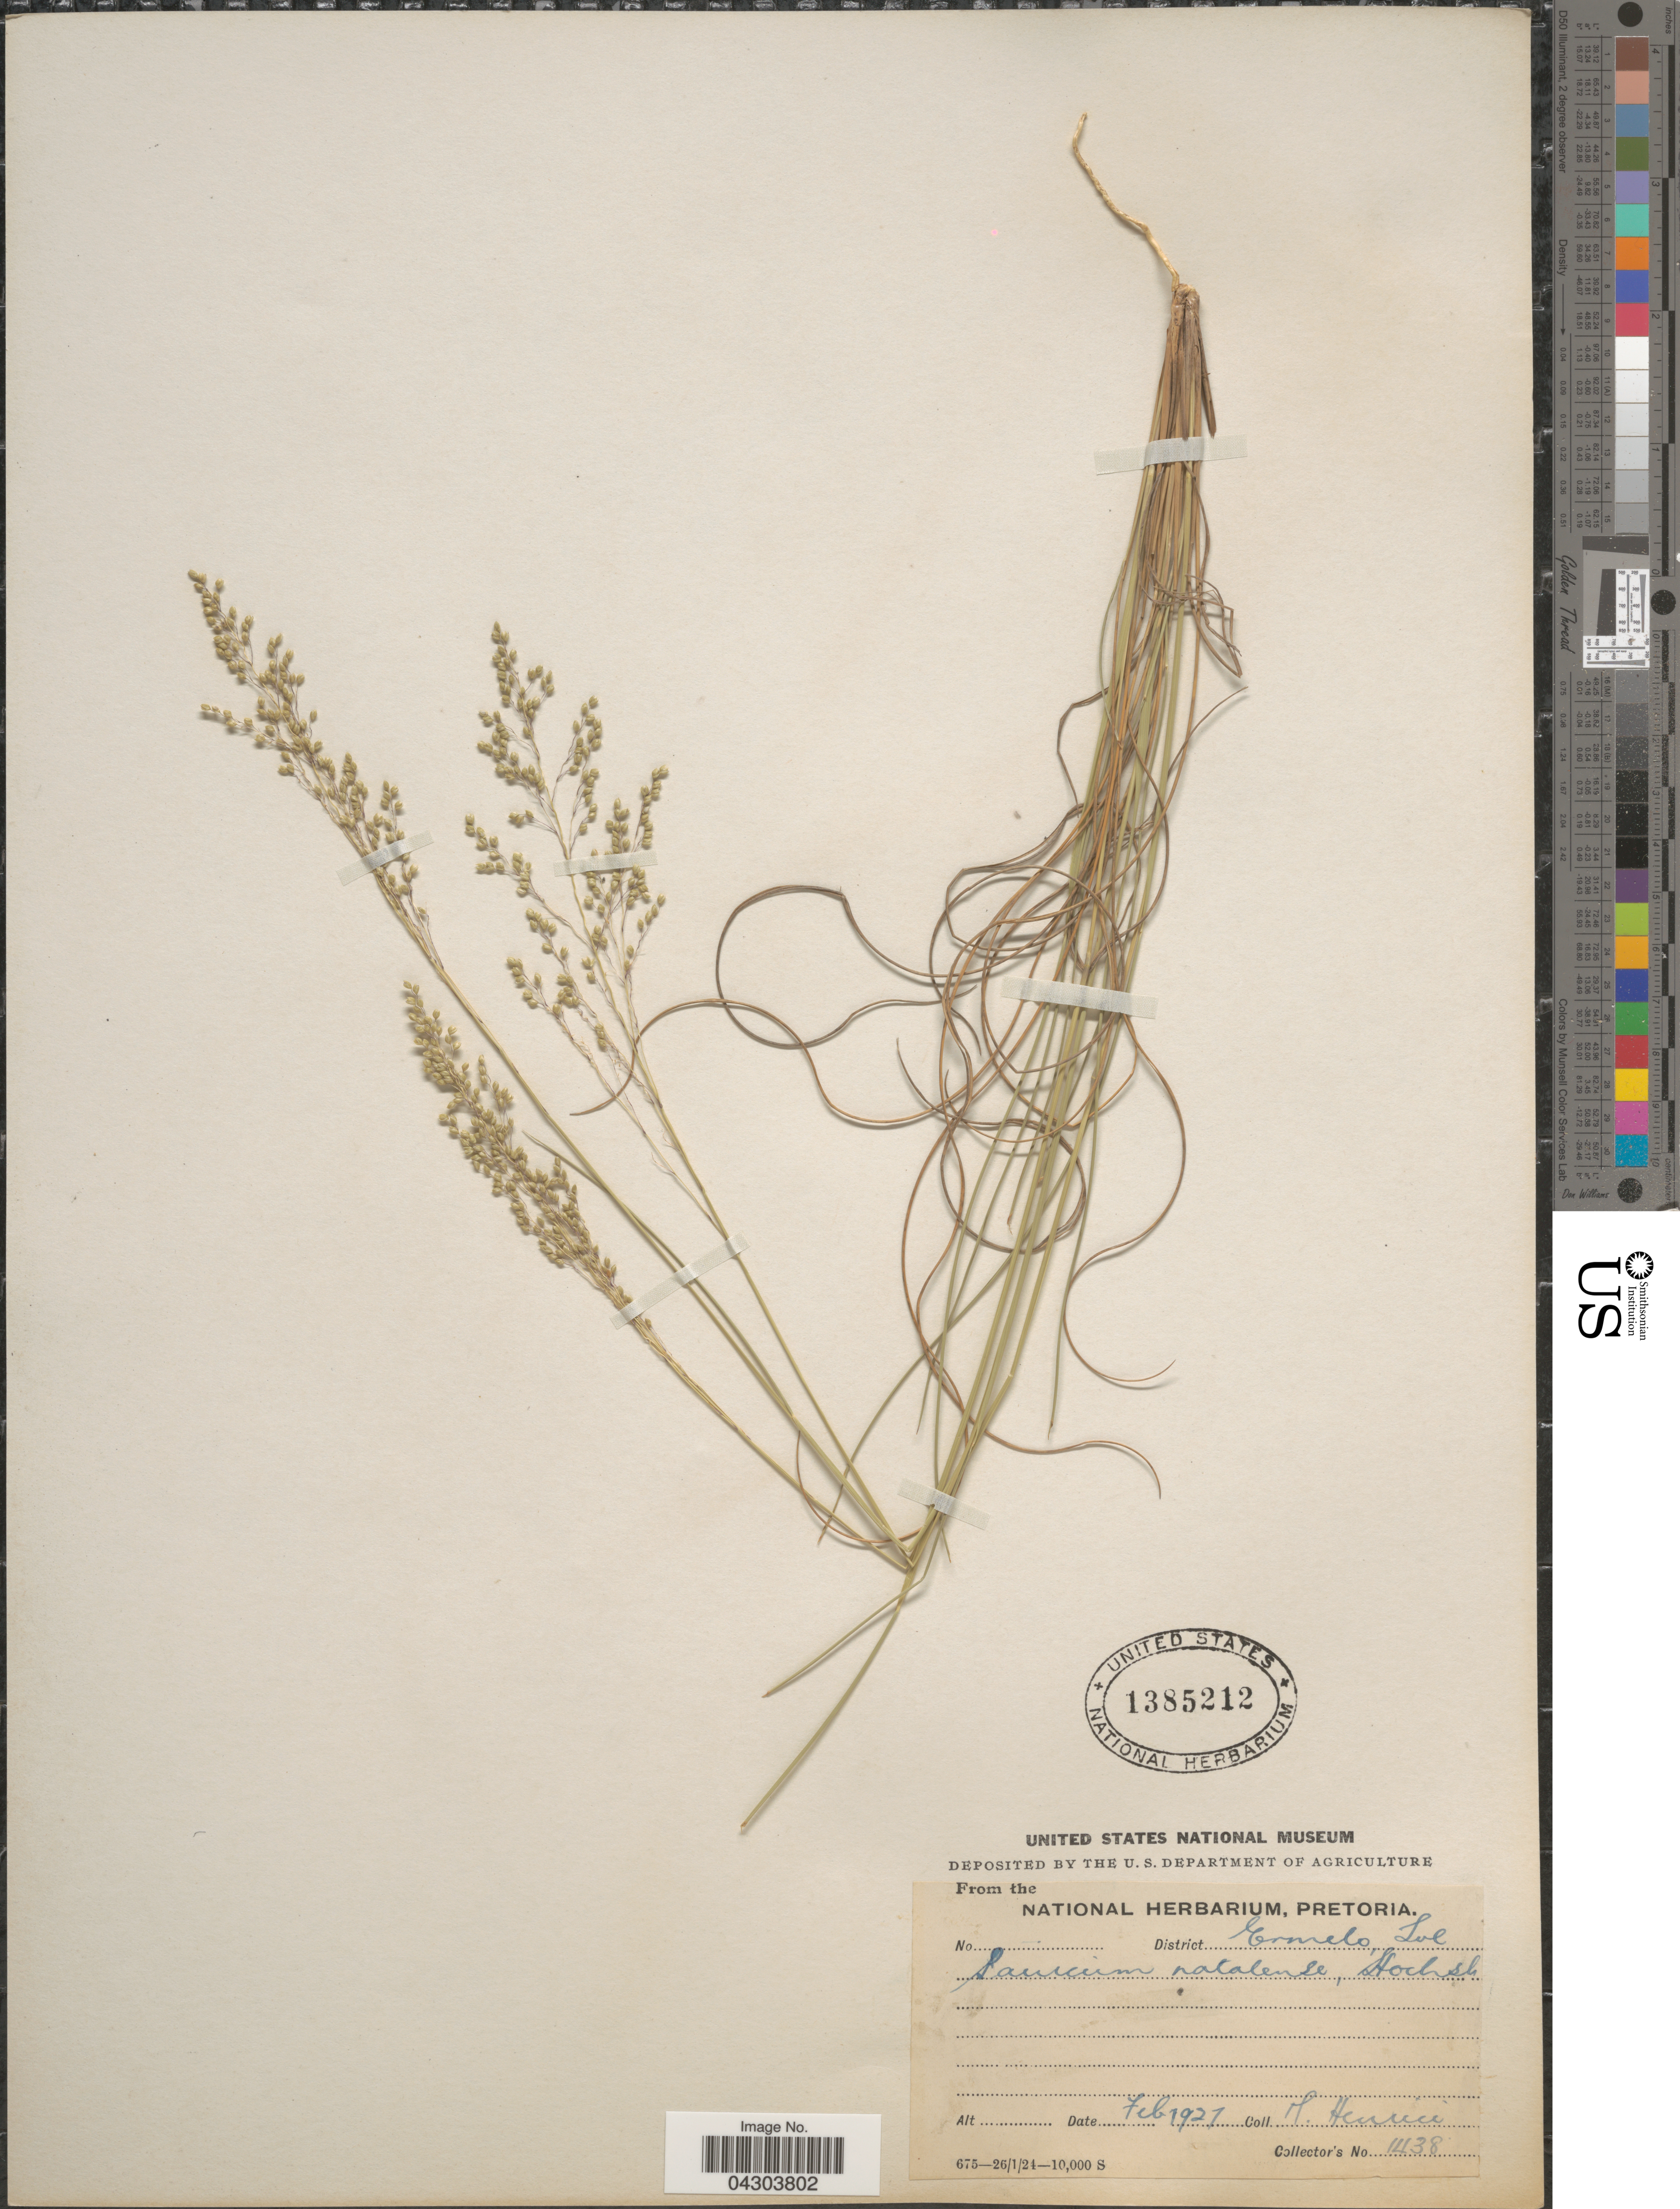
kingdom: Plantae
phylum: Tracheophyta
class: Liliopsida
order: Poales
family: Poaceae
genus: Panicum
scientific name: Panicum natalense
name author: Hochst.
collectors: M. Henrici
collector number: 1438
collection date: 1927-02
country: South Africa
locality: District Ermelo, Tvl.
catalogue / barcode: US 1385212